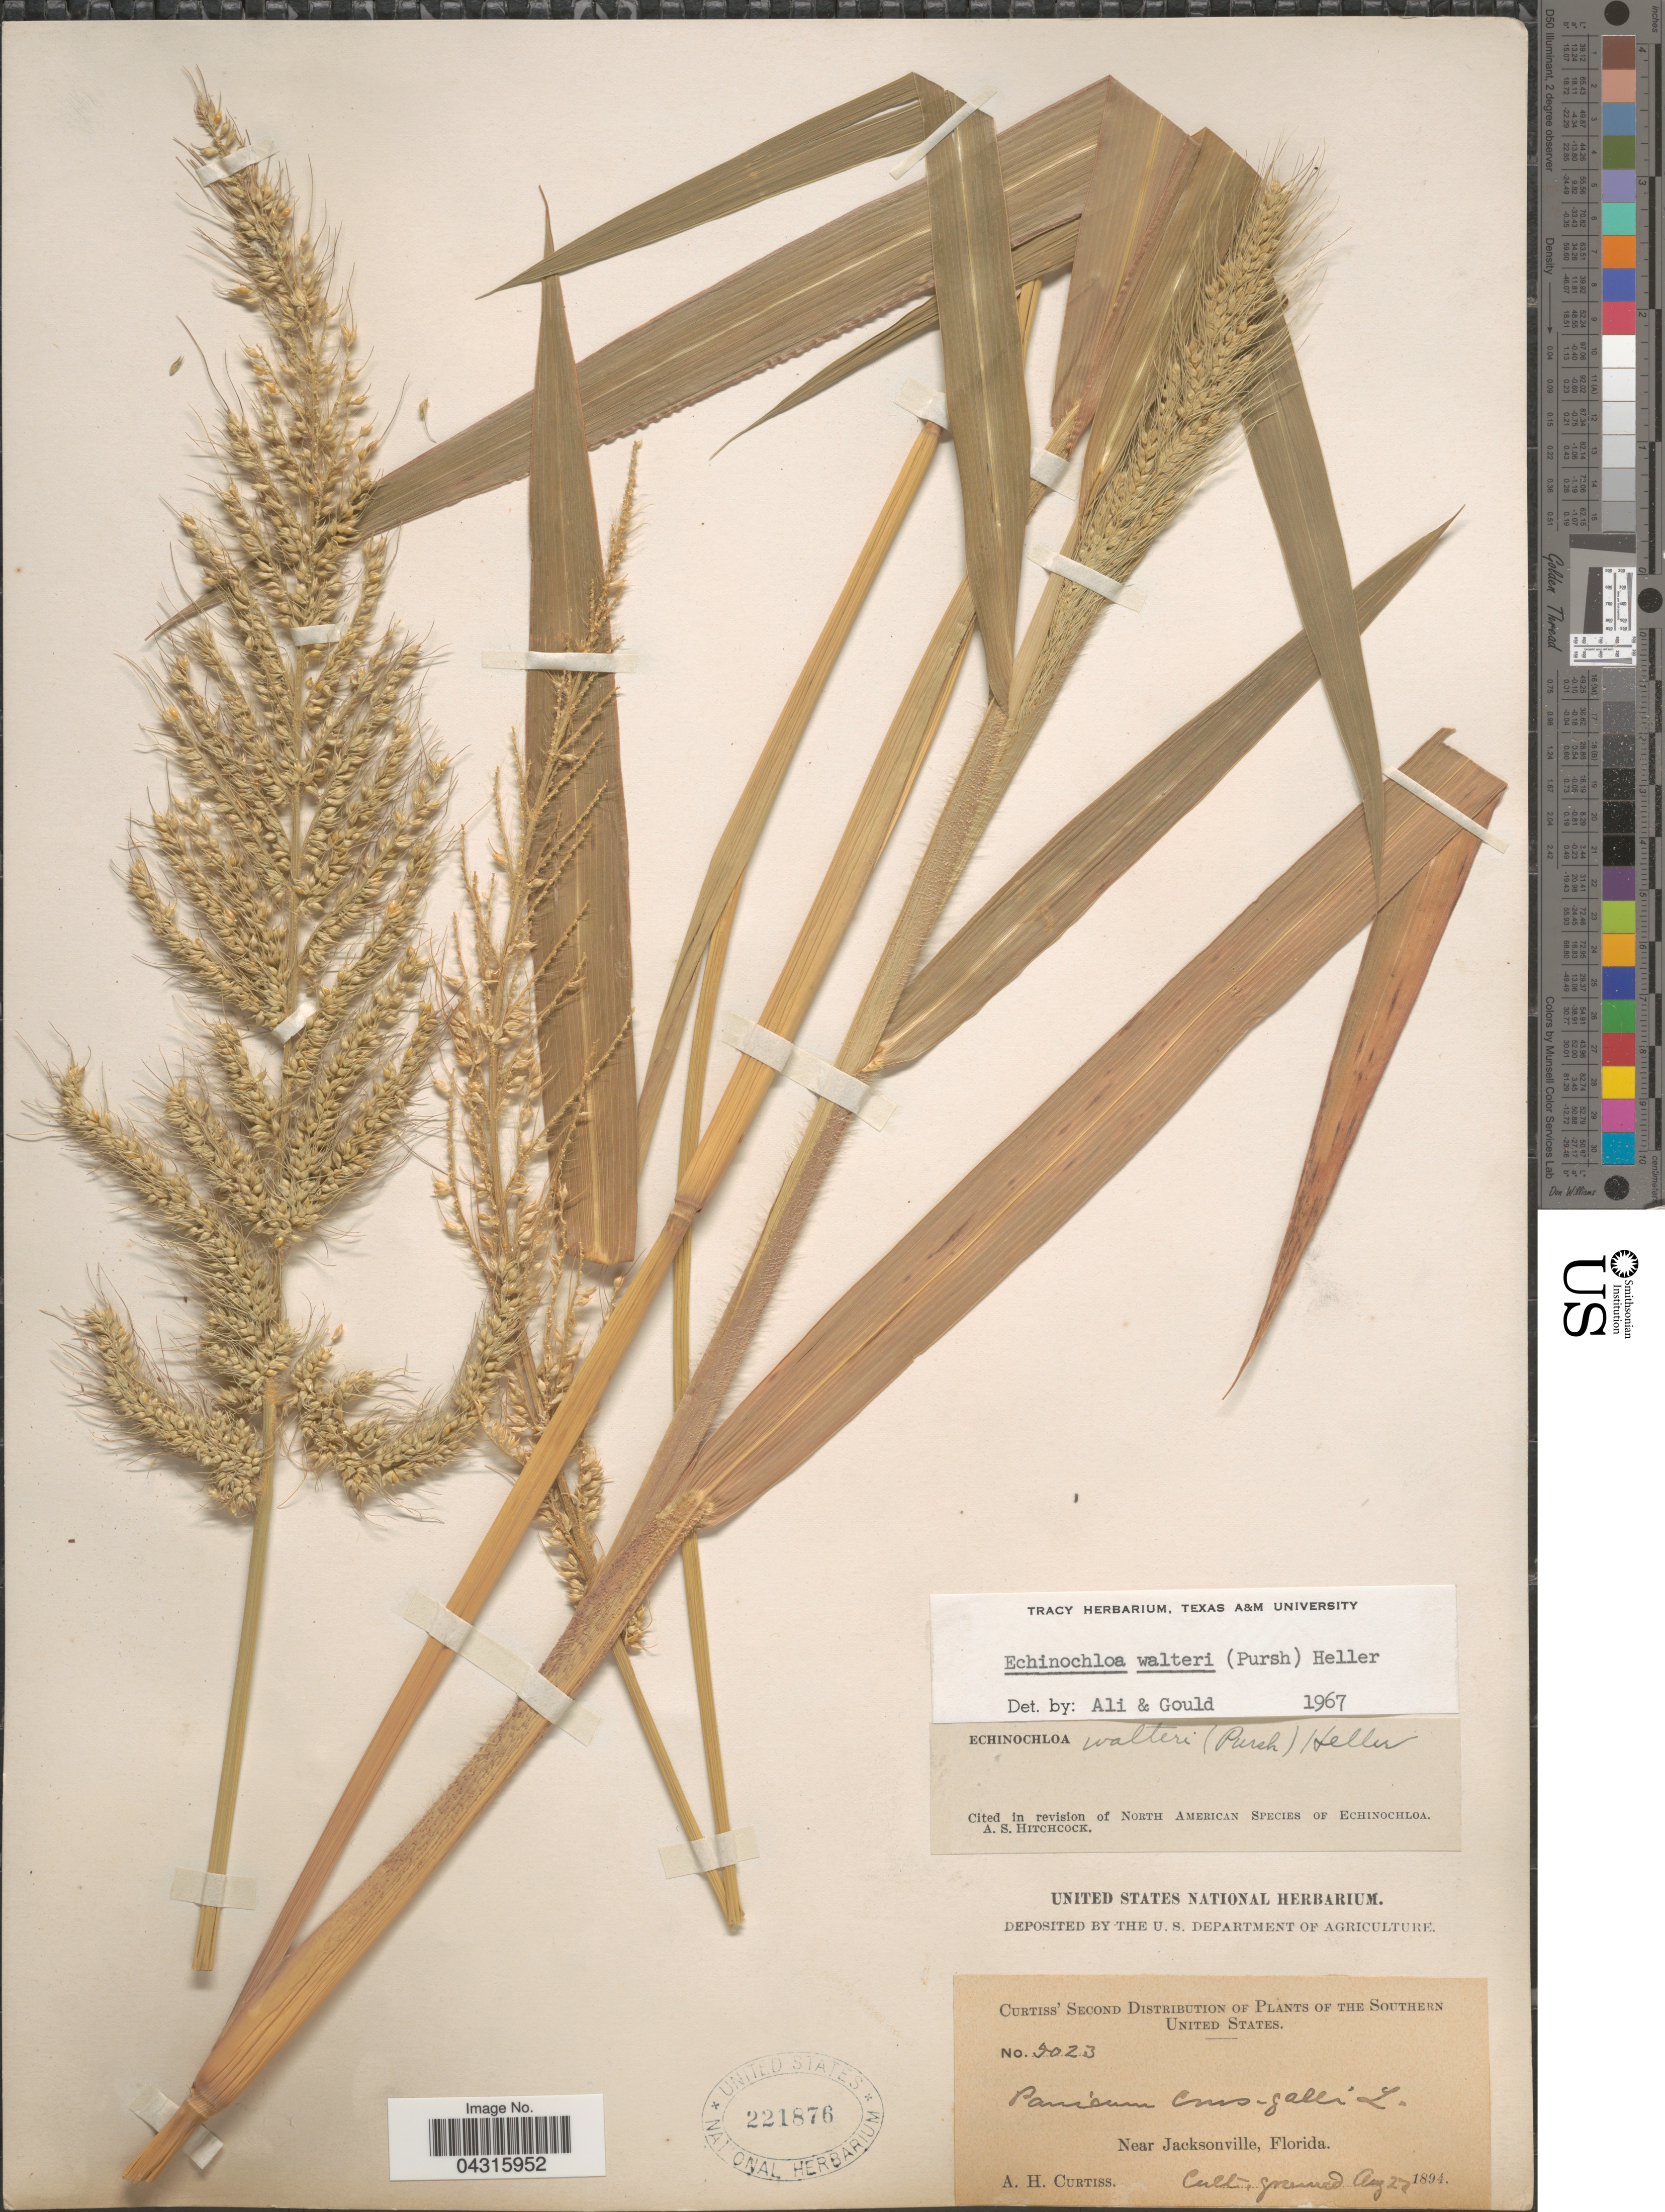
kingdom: Plantae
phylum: Tracheophyta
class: Liliopsida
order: Poales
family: Poaceae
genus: Echinochloa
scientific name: Echinochloa walteri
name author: (Pursh) A. Heller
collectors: A. H. Curtiss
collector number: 5023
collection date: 1894-08-27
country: United States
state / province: Florida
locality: The Southern United States. Near Jacksonville.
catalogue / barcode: US 221876